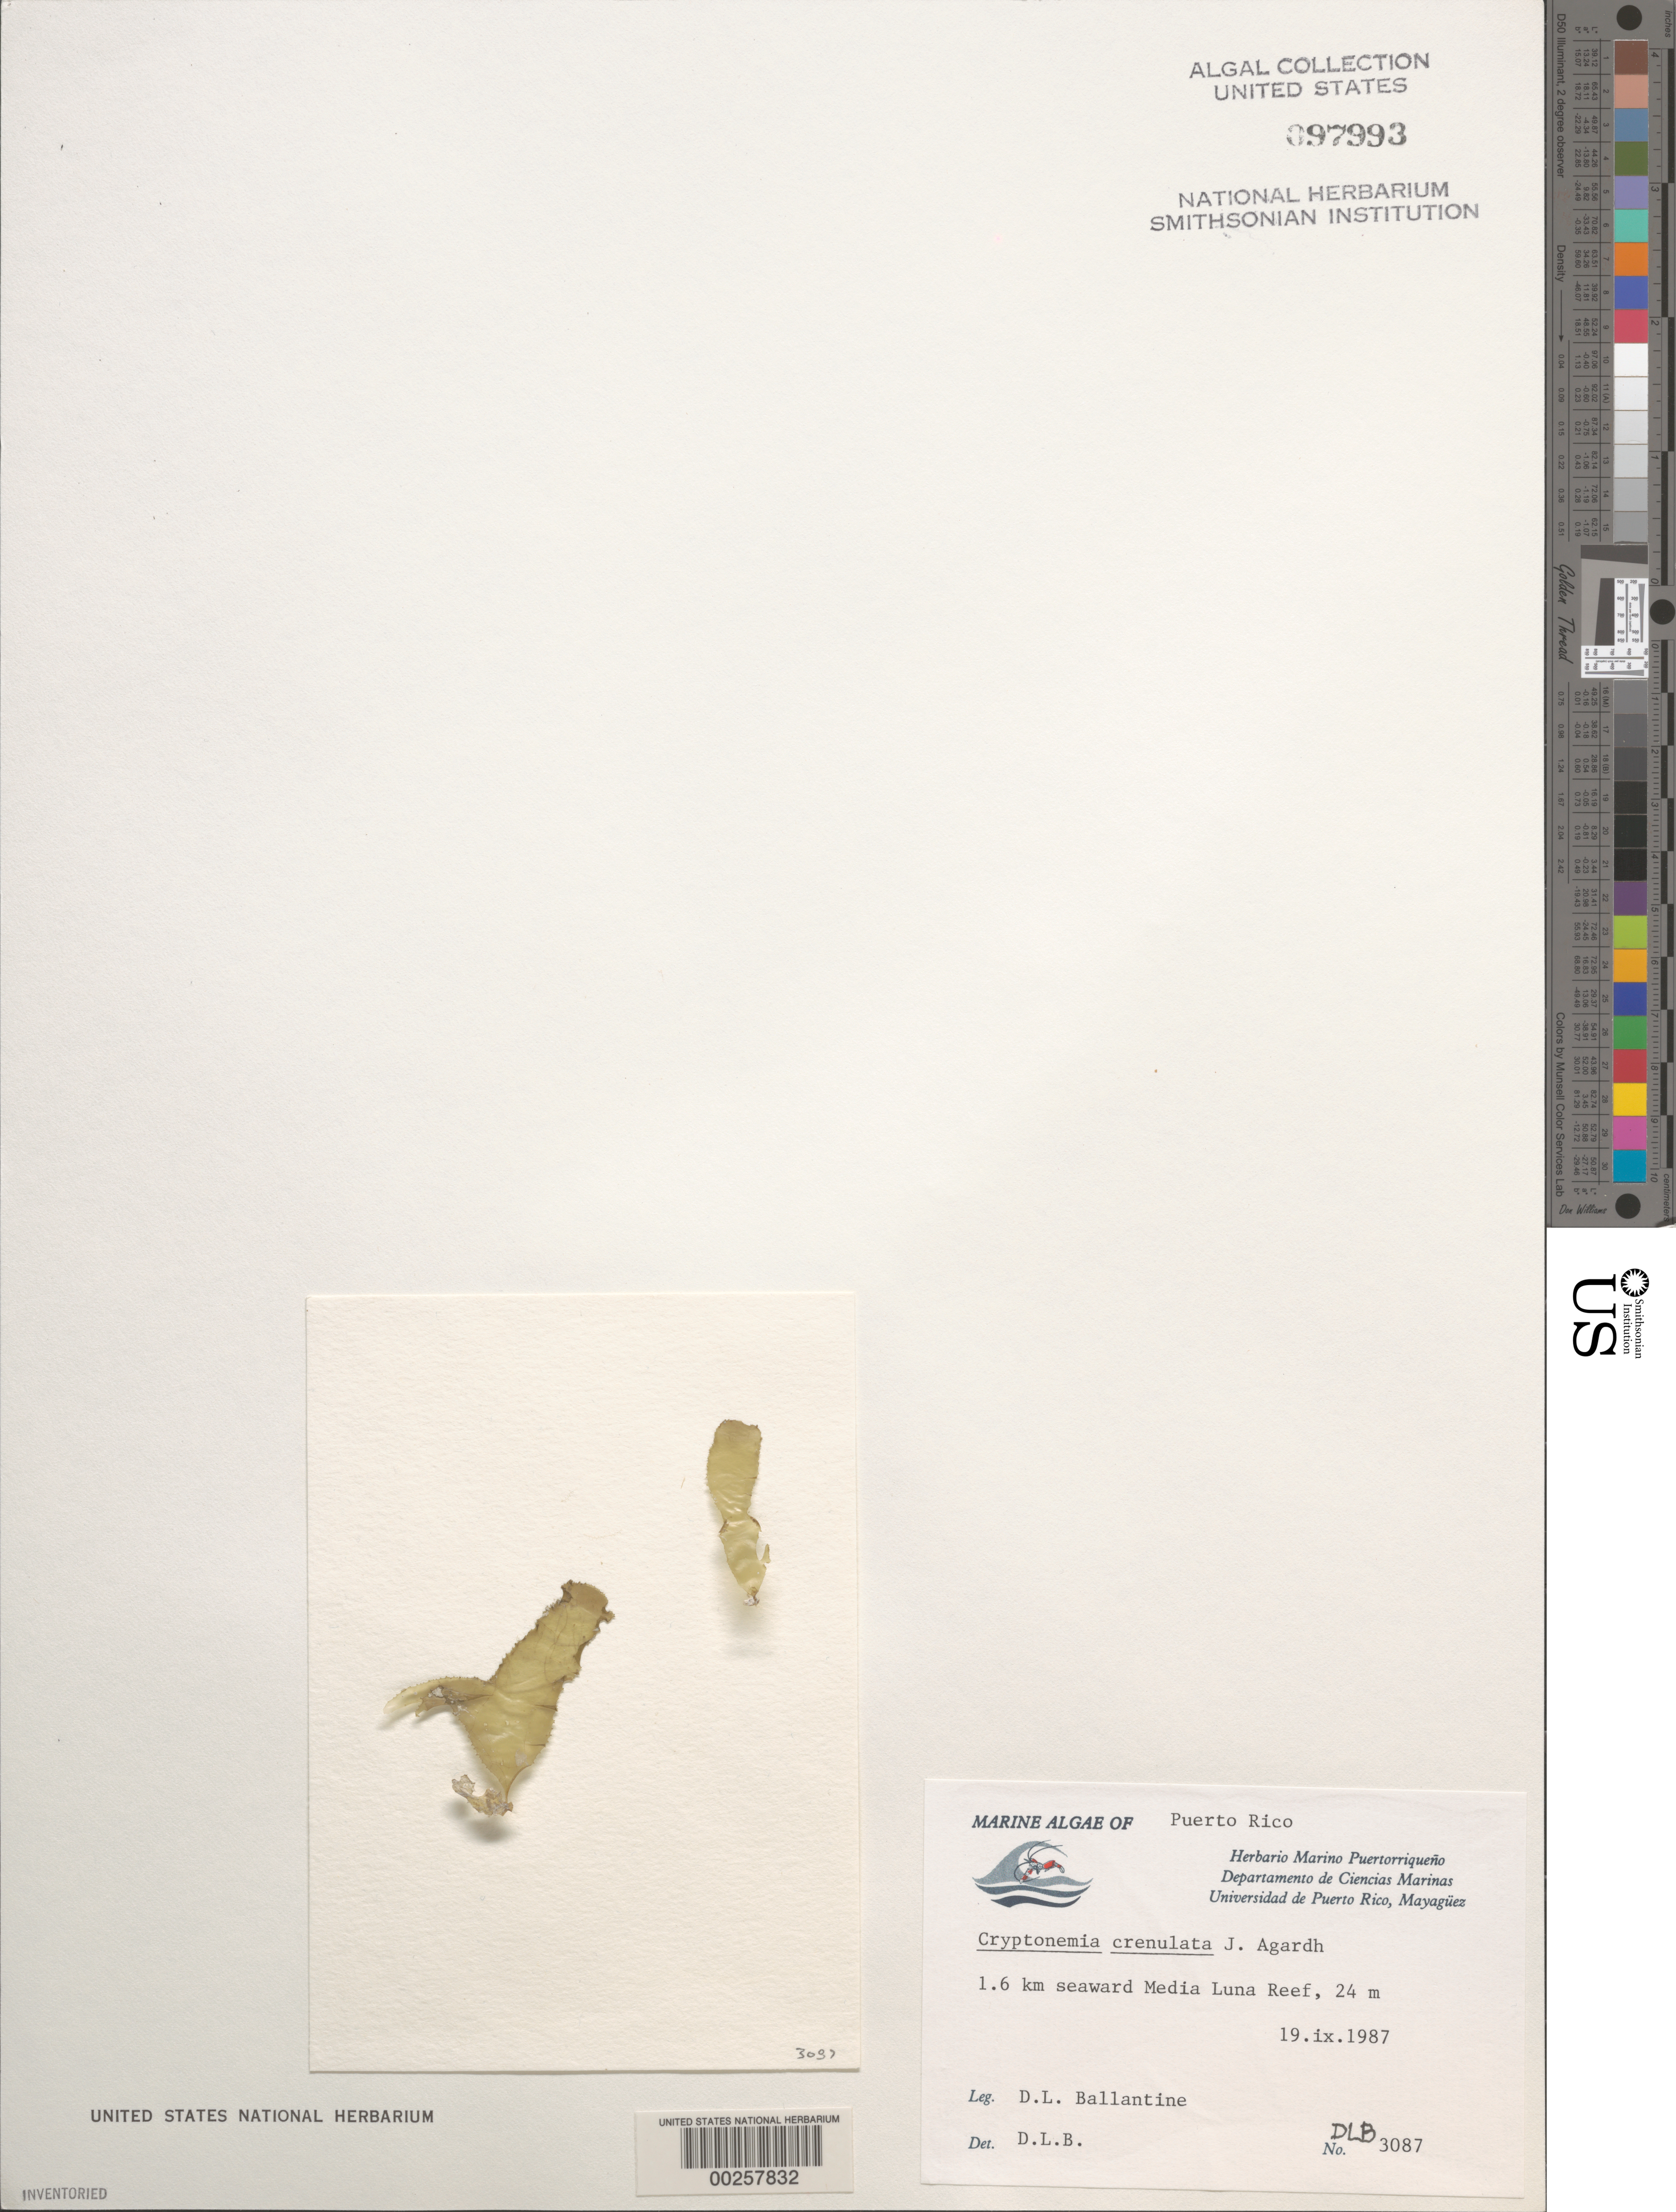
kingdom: Plantae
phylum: Rhodophyta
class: Florideophyceae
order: Halymeniales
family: Halymeniaceae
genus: Cryptonemia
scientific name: Cryptonemia crenulata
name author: (J. Agardh) J. Agardh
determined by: Ballantine, D. L.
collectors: D.L. Ballantine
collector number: DLB 3087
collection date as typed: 19 Sep 1987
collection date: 1987-09-19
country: Puerto Rico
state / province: Lajas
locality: Media Luna Reef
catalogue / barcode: US 97993